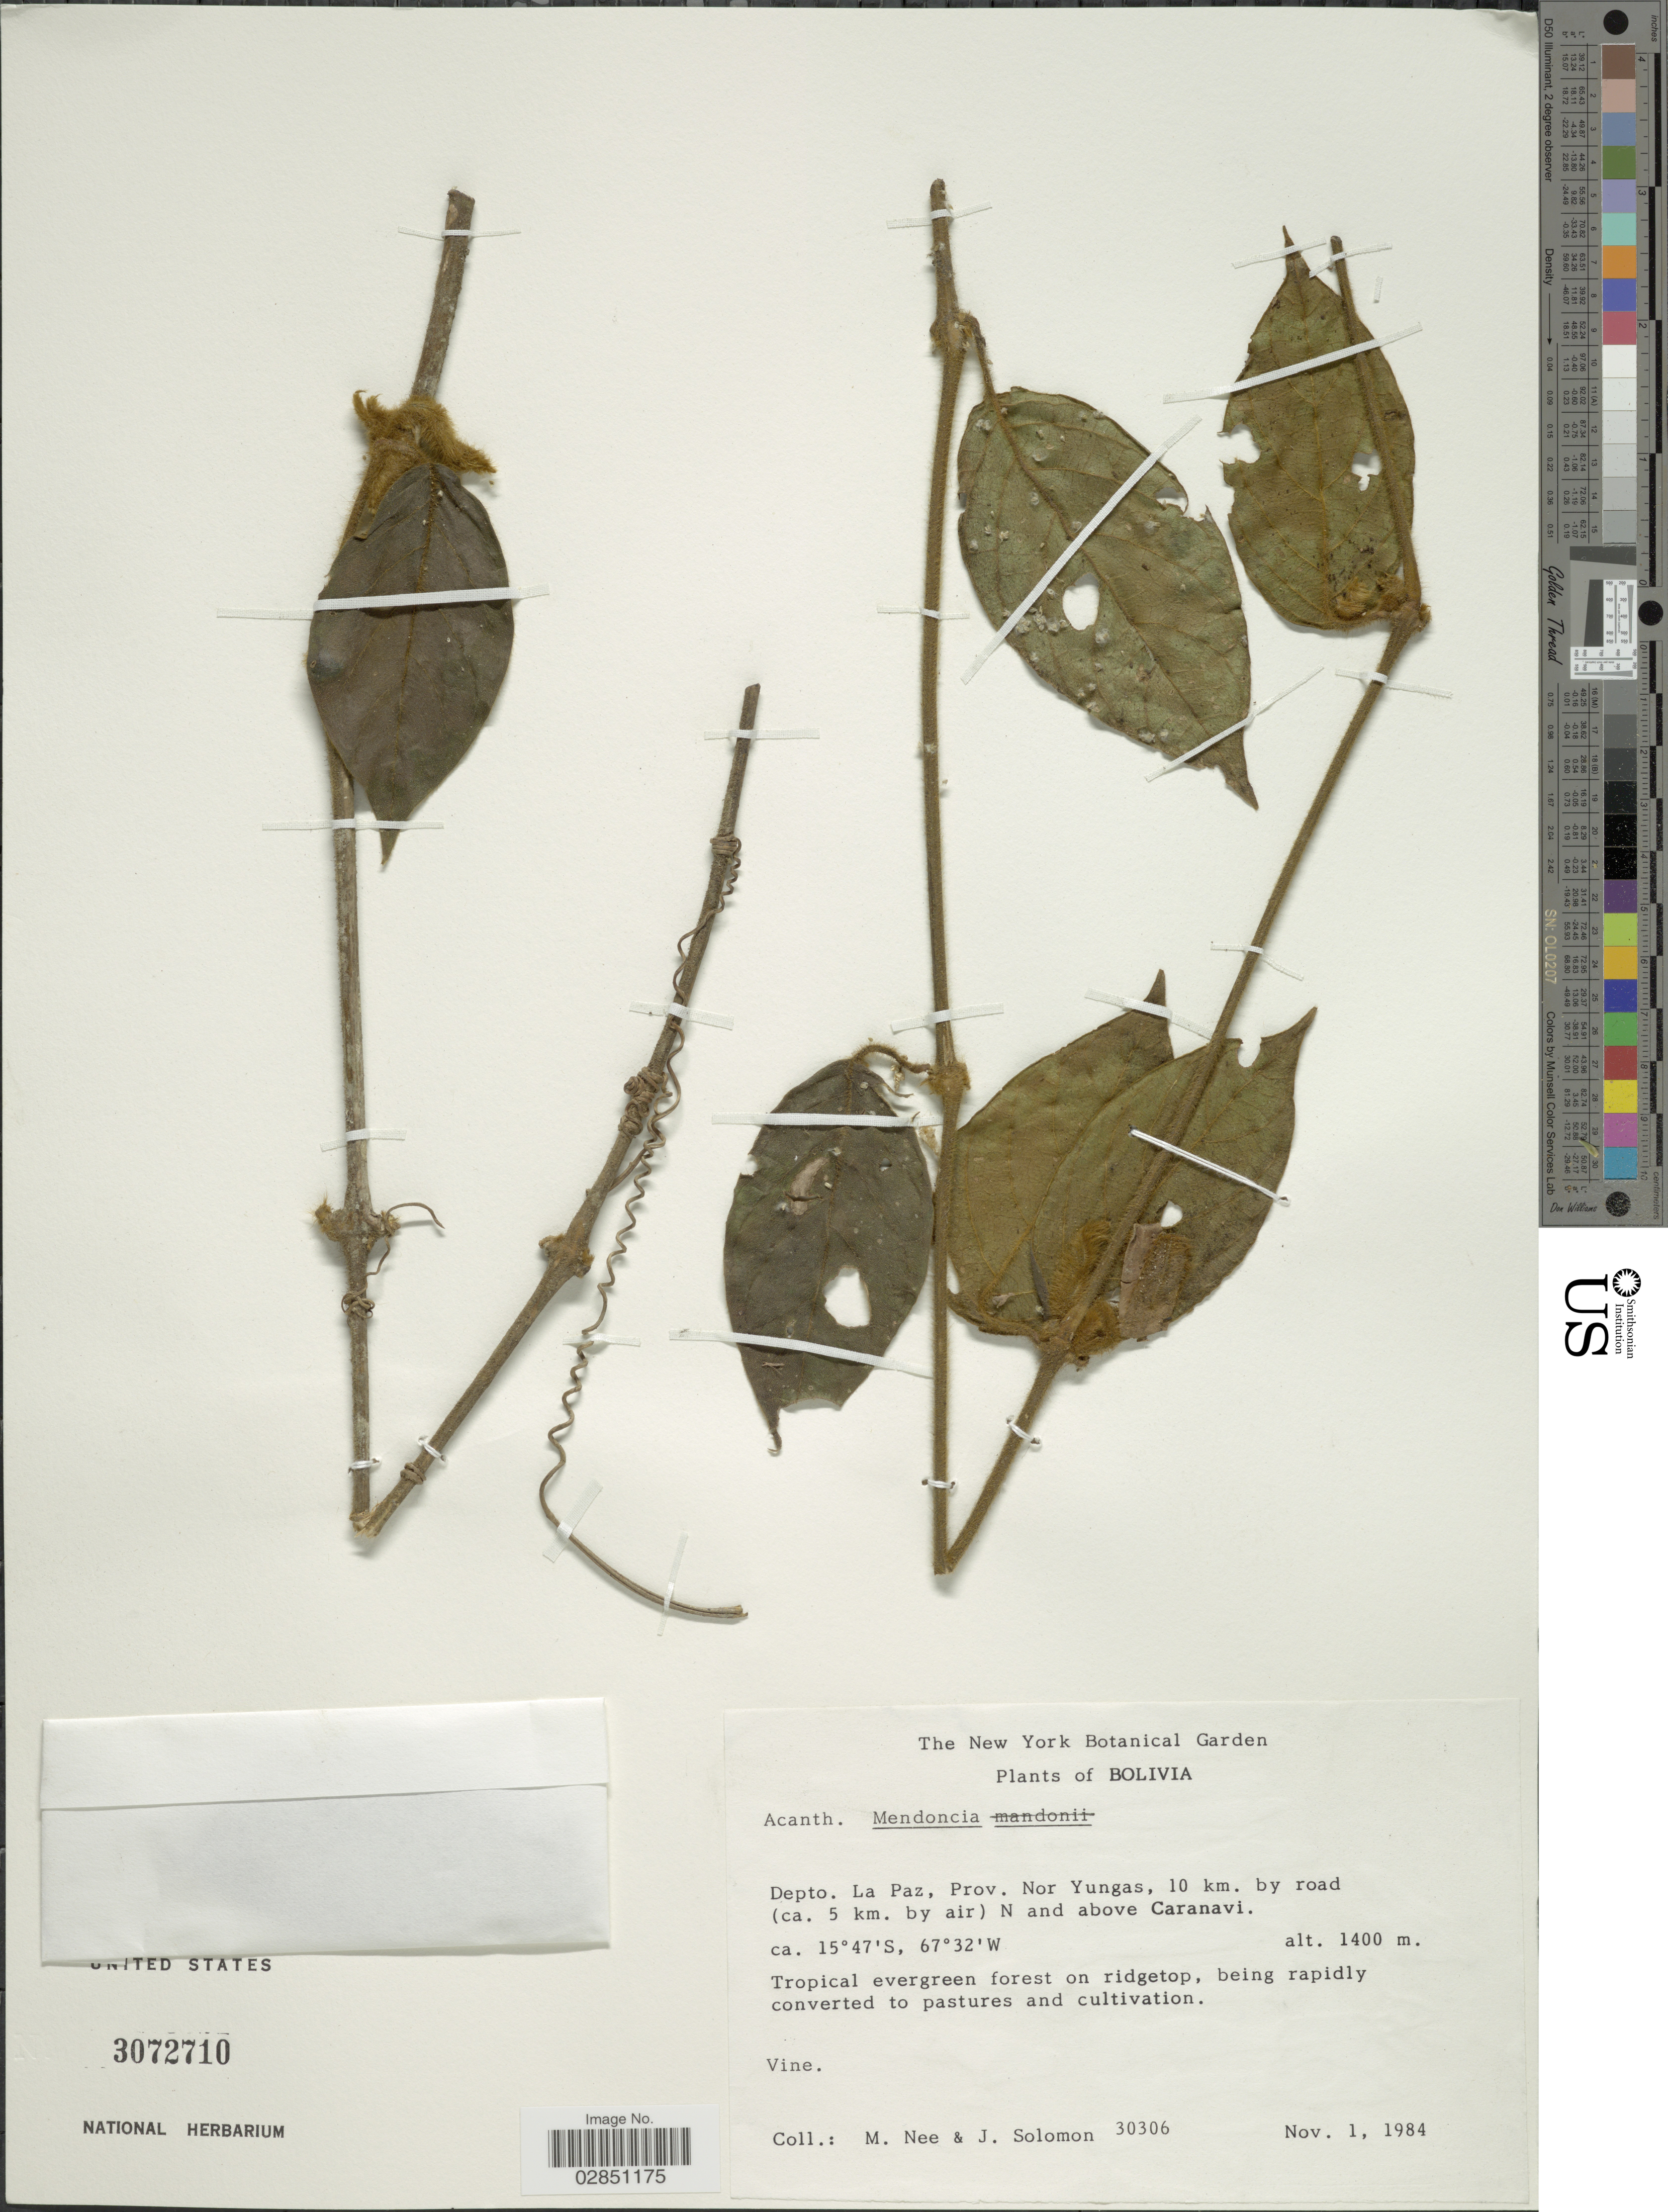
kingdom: Plantae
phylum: Tracheophyta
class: Magnoliopsida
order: Lamiales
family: Acanthaceae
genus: Mendoncia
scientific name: Mendoncia lindavii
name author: Rusby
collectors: M. Nee & J. Solomon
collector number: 30306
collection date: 1984-11-01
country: Bolivia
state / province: La Paz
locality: Prov. Nor Yungas, 10 km. by road (ca. 5 km. by air) N and above Caranavi.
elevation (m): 1400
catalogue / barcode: US 3072710